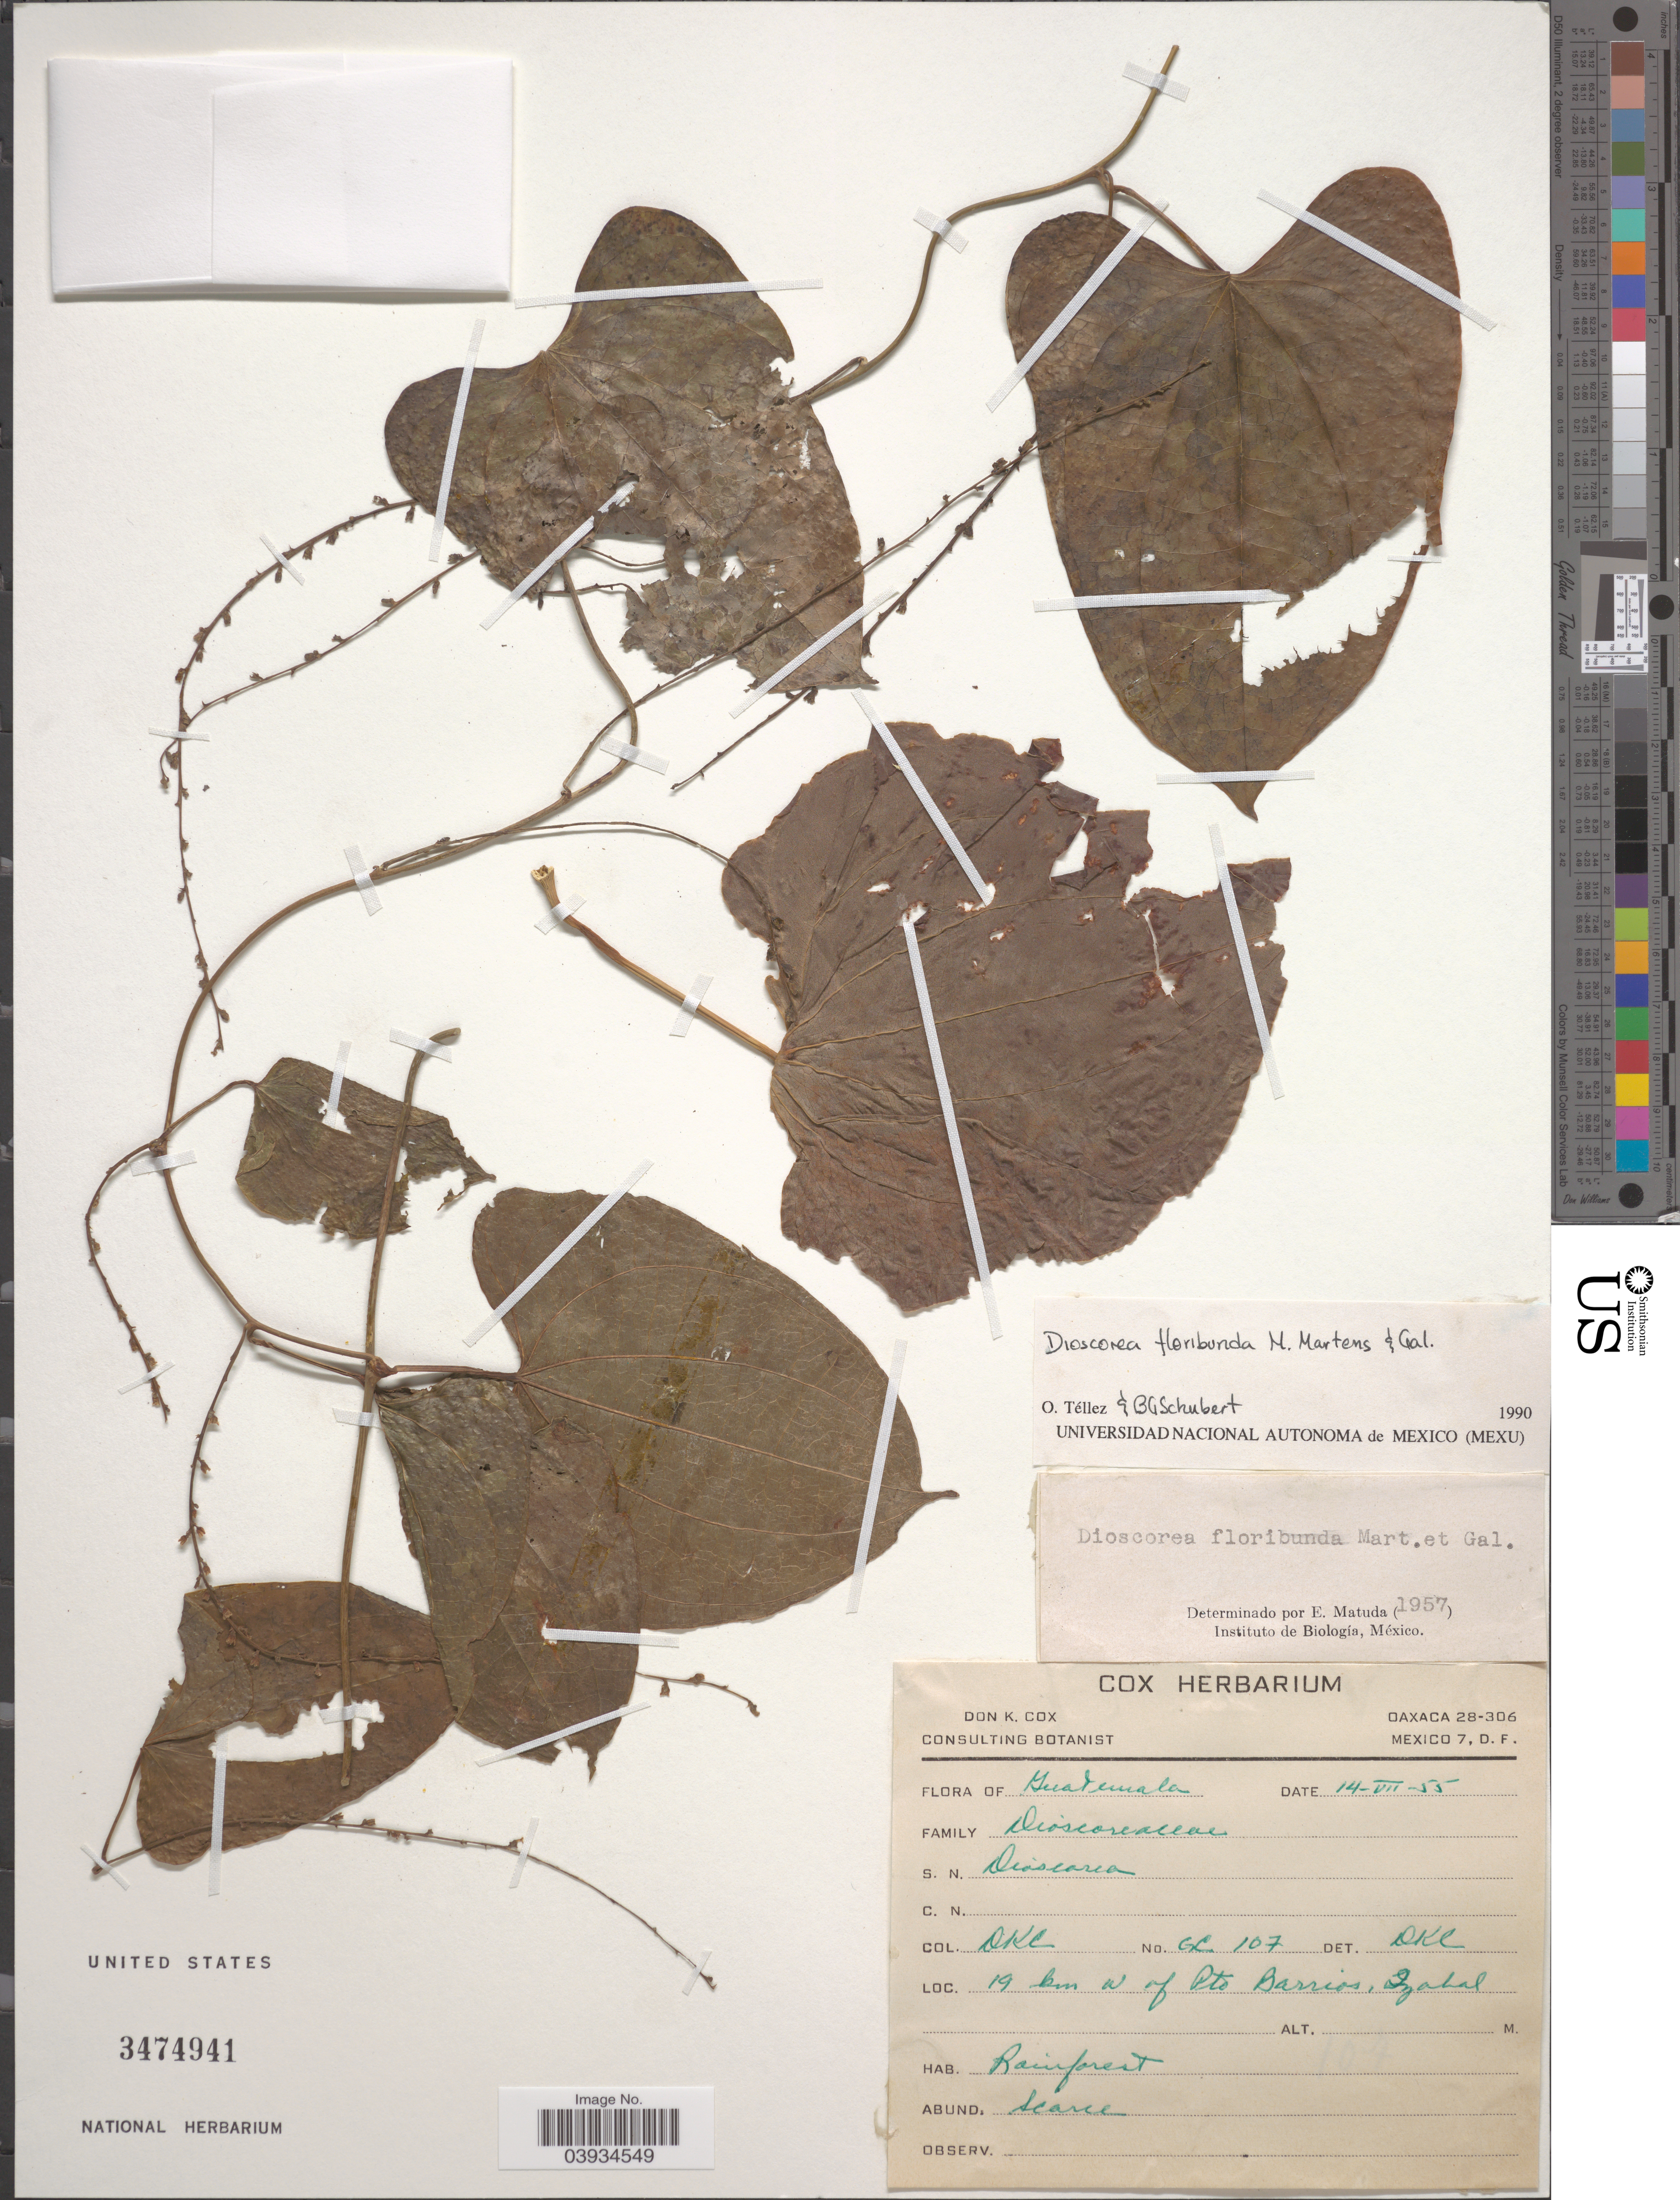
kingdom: Plantae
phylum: Tracheophyta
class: Liliopsida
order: Dioscoreales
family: Dioscoreaceae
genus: Dioscorea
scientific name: Dioscorea floribunda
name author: M. Martens & Galeotti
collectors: D. Cox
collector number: GC107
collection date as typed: Transcribed d/m/y: 14/7/55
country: Guatemala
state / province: Izabal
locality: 19 km W of Pto Barrios.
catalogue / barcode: US 3474941